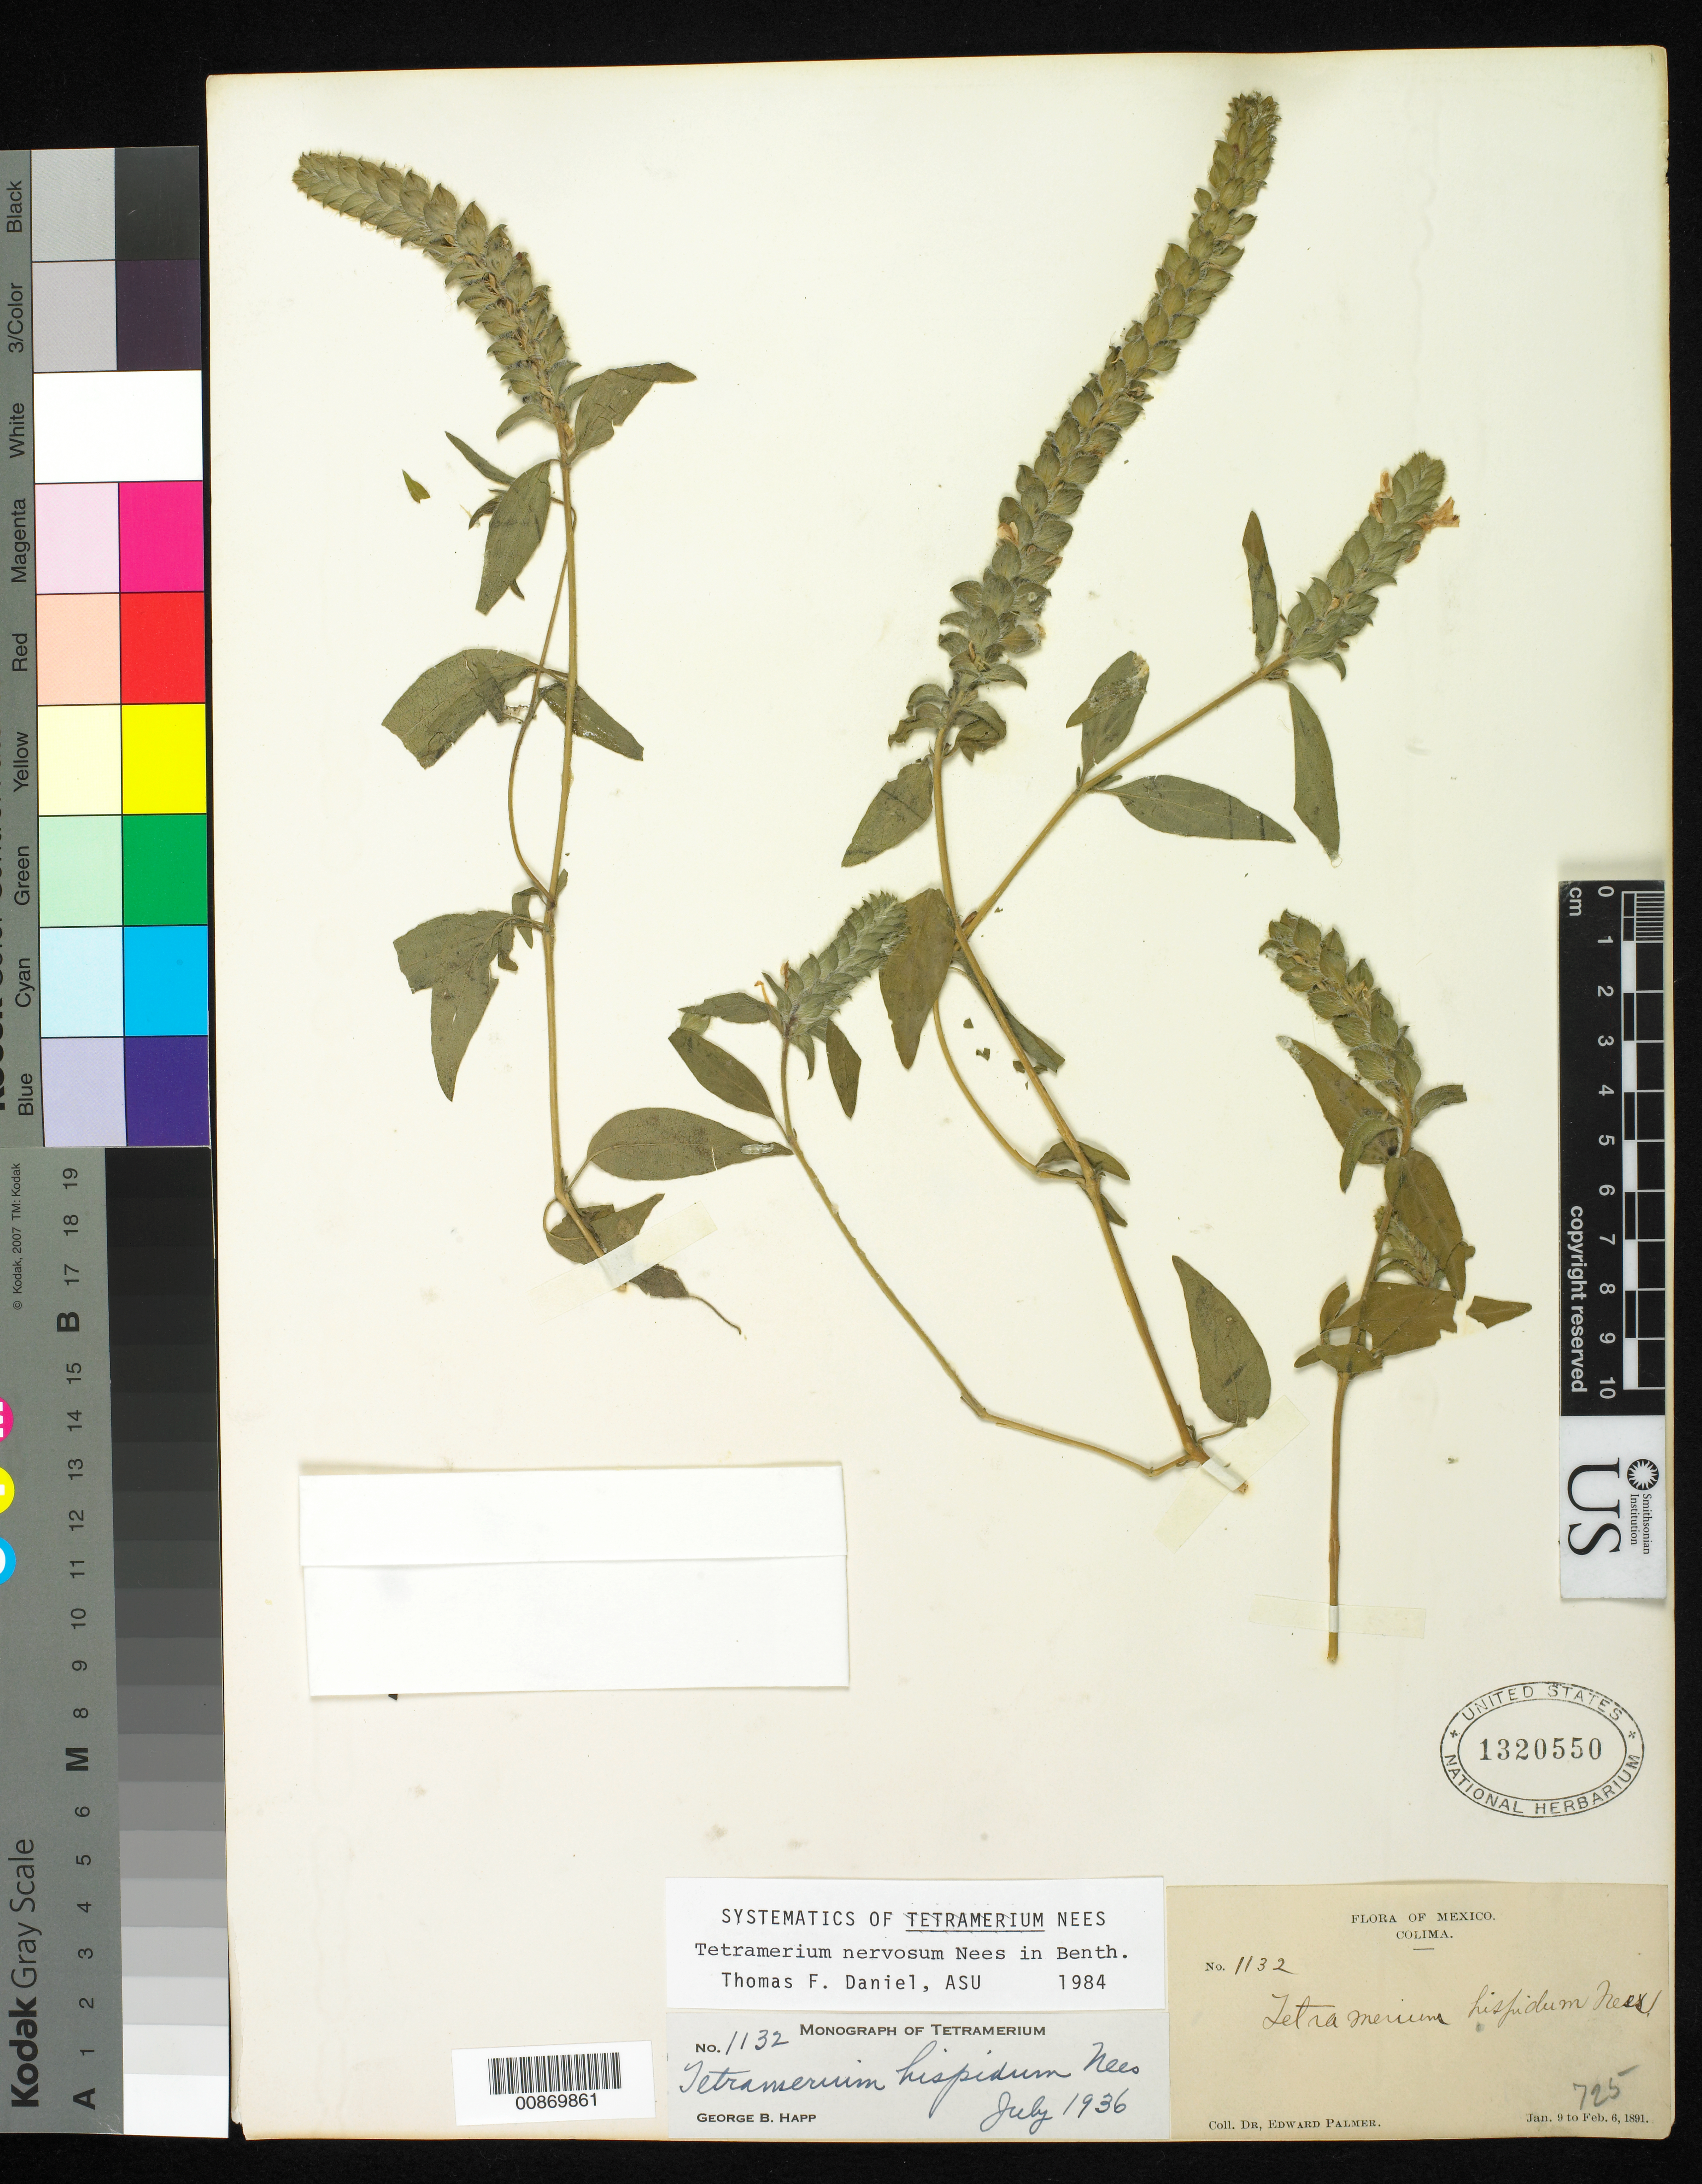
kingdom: Plantae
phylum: Tracheophyta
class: Magnoliopsida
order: Lamiales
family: Acanthaceae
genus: Tetramerium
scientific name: Tetramerium nervosum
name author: Nees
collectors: E. Palmer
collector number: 1132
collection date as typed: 09 Jan 1891 to 06 Feb 1891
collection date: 1891-01-09/1891-02-06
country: Mexico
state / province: Colima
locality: Colima.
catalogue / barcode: US 1320550